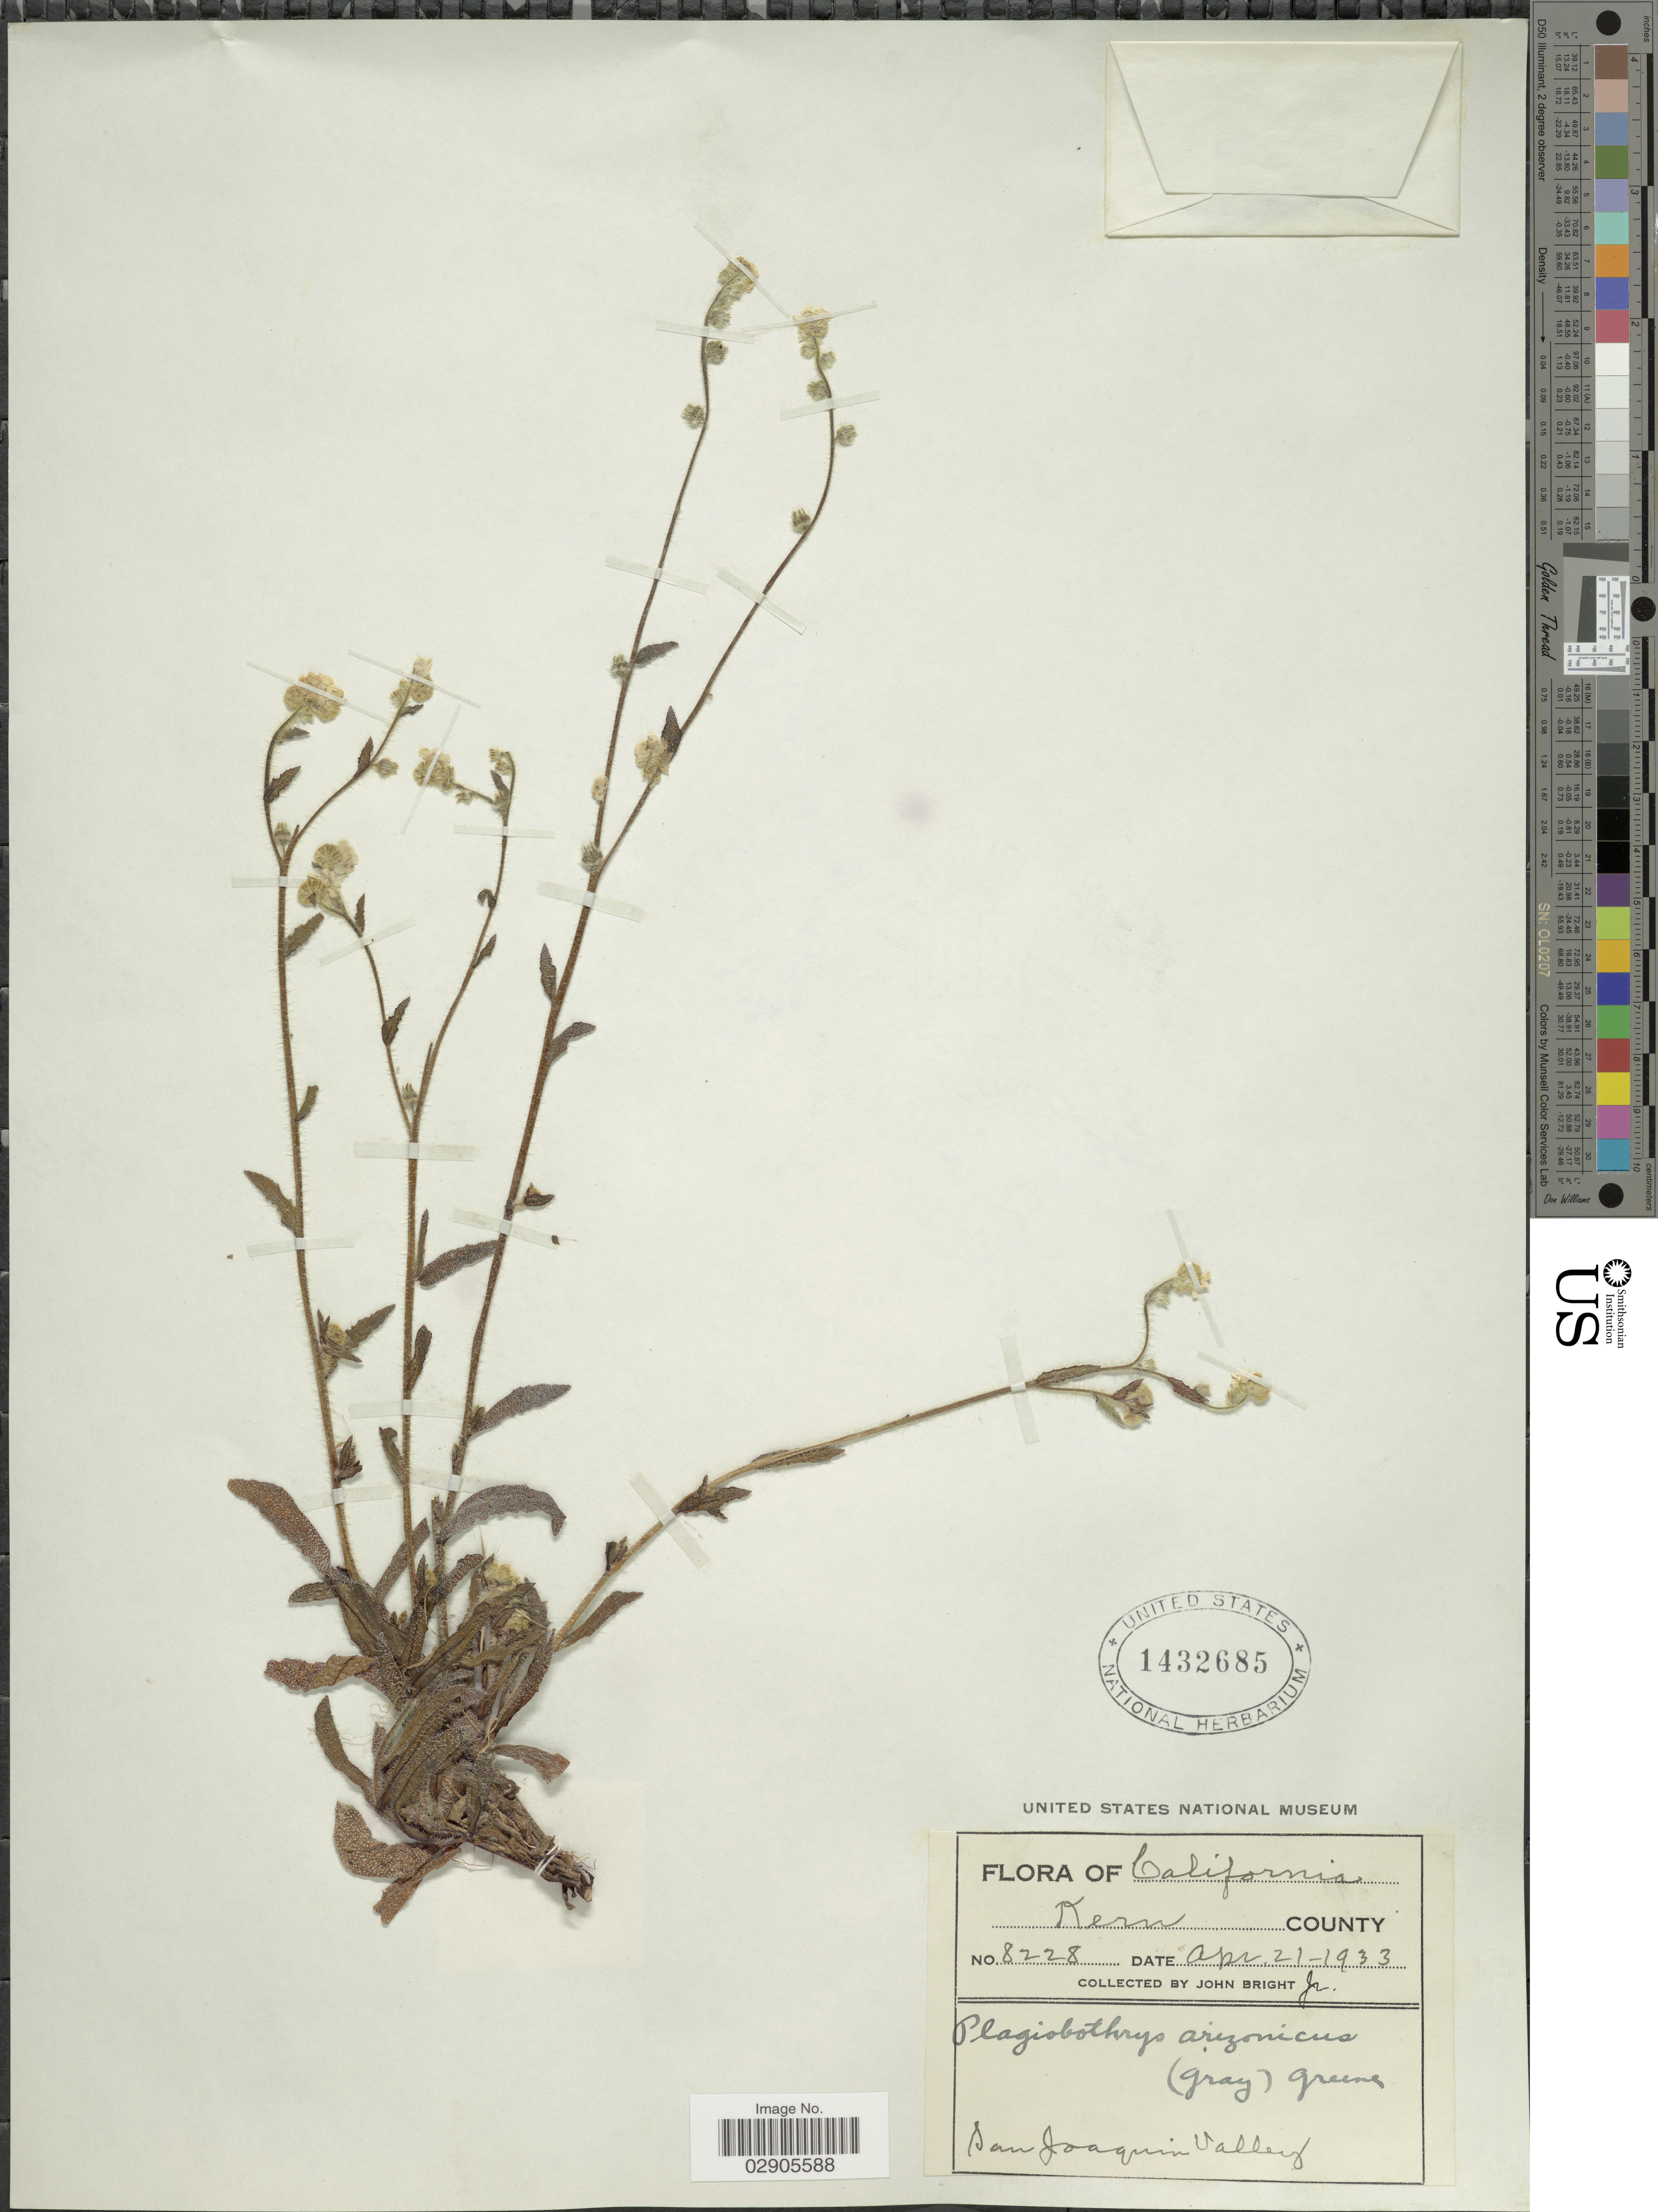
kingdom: Plantae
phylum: Tracheophyta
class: Magnoliopsida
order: Boraginales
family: Boraginaceae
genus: Plagiobothrys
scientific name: Plagiobothrys arizonicus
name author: (A. Gray) Greene ex A. Gray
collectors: J. Bright Jr.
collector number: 8228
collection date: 1933-04-21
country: United States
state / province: California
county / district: Kern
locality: Kern County. San Joaquin Valley.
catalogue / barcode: US 1432685